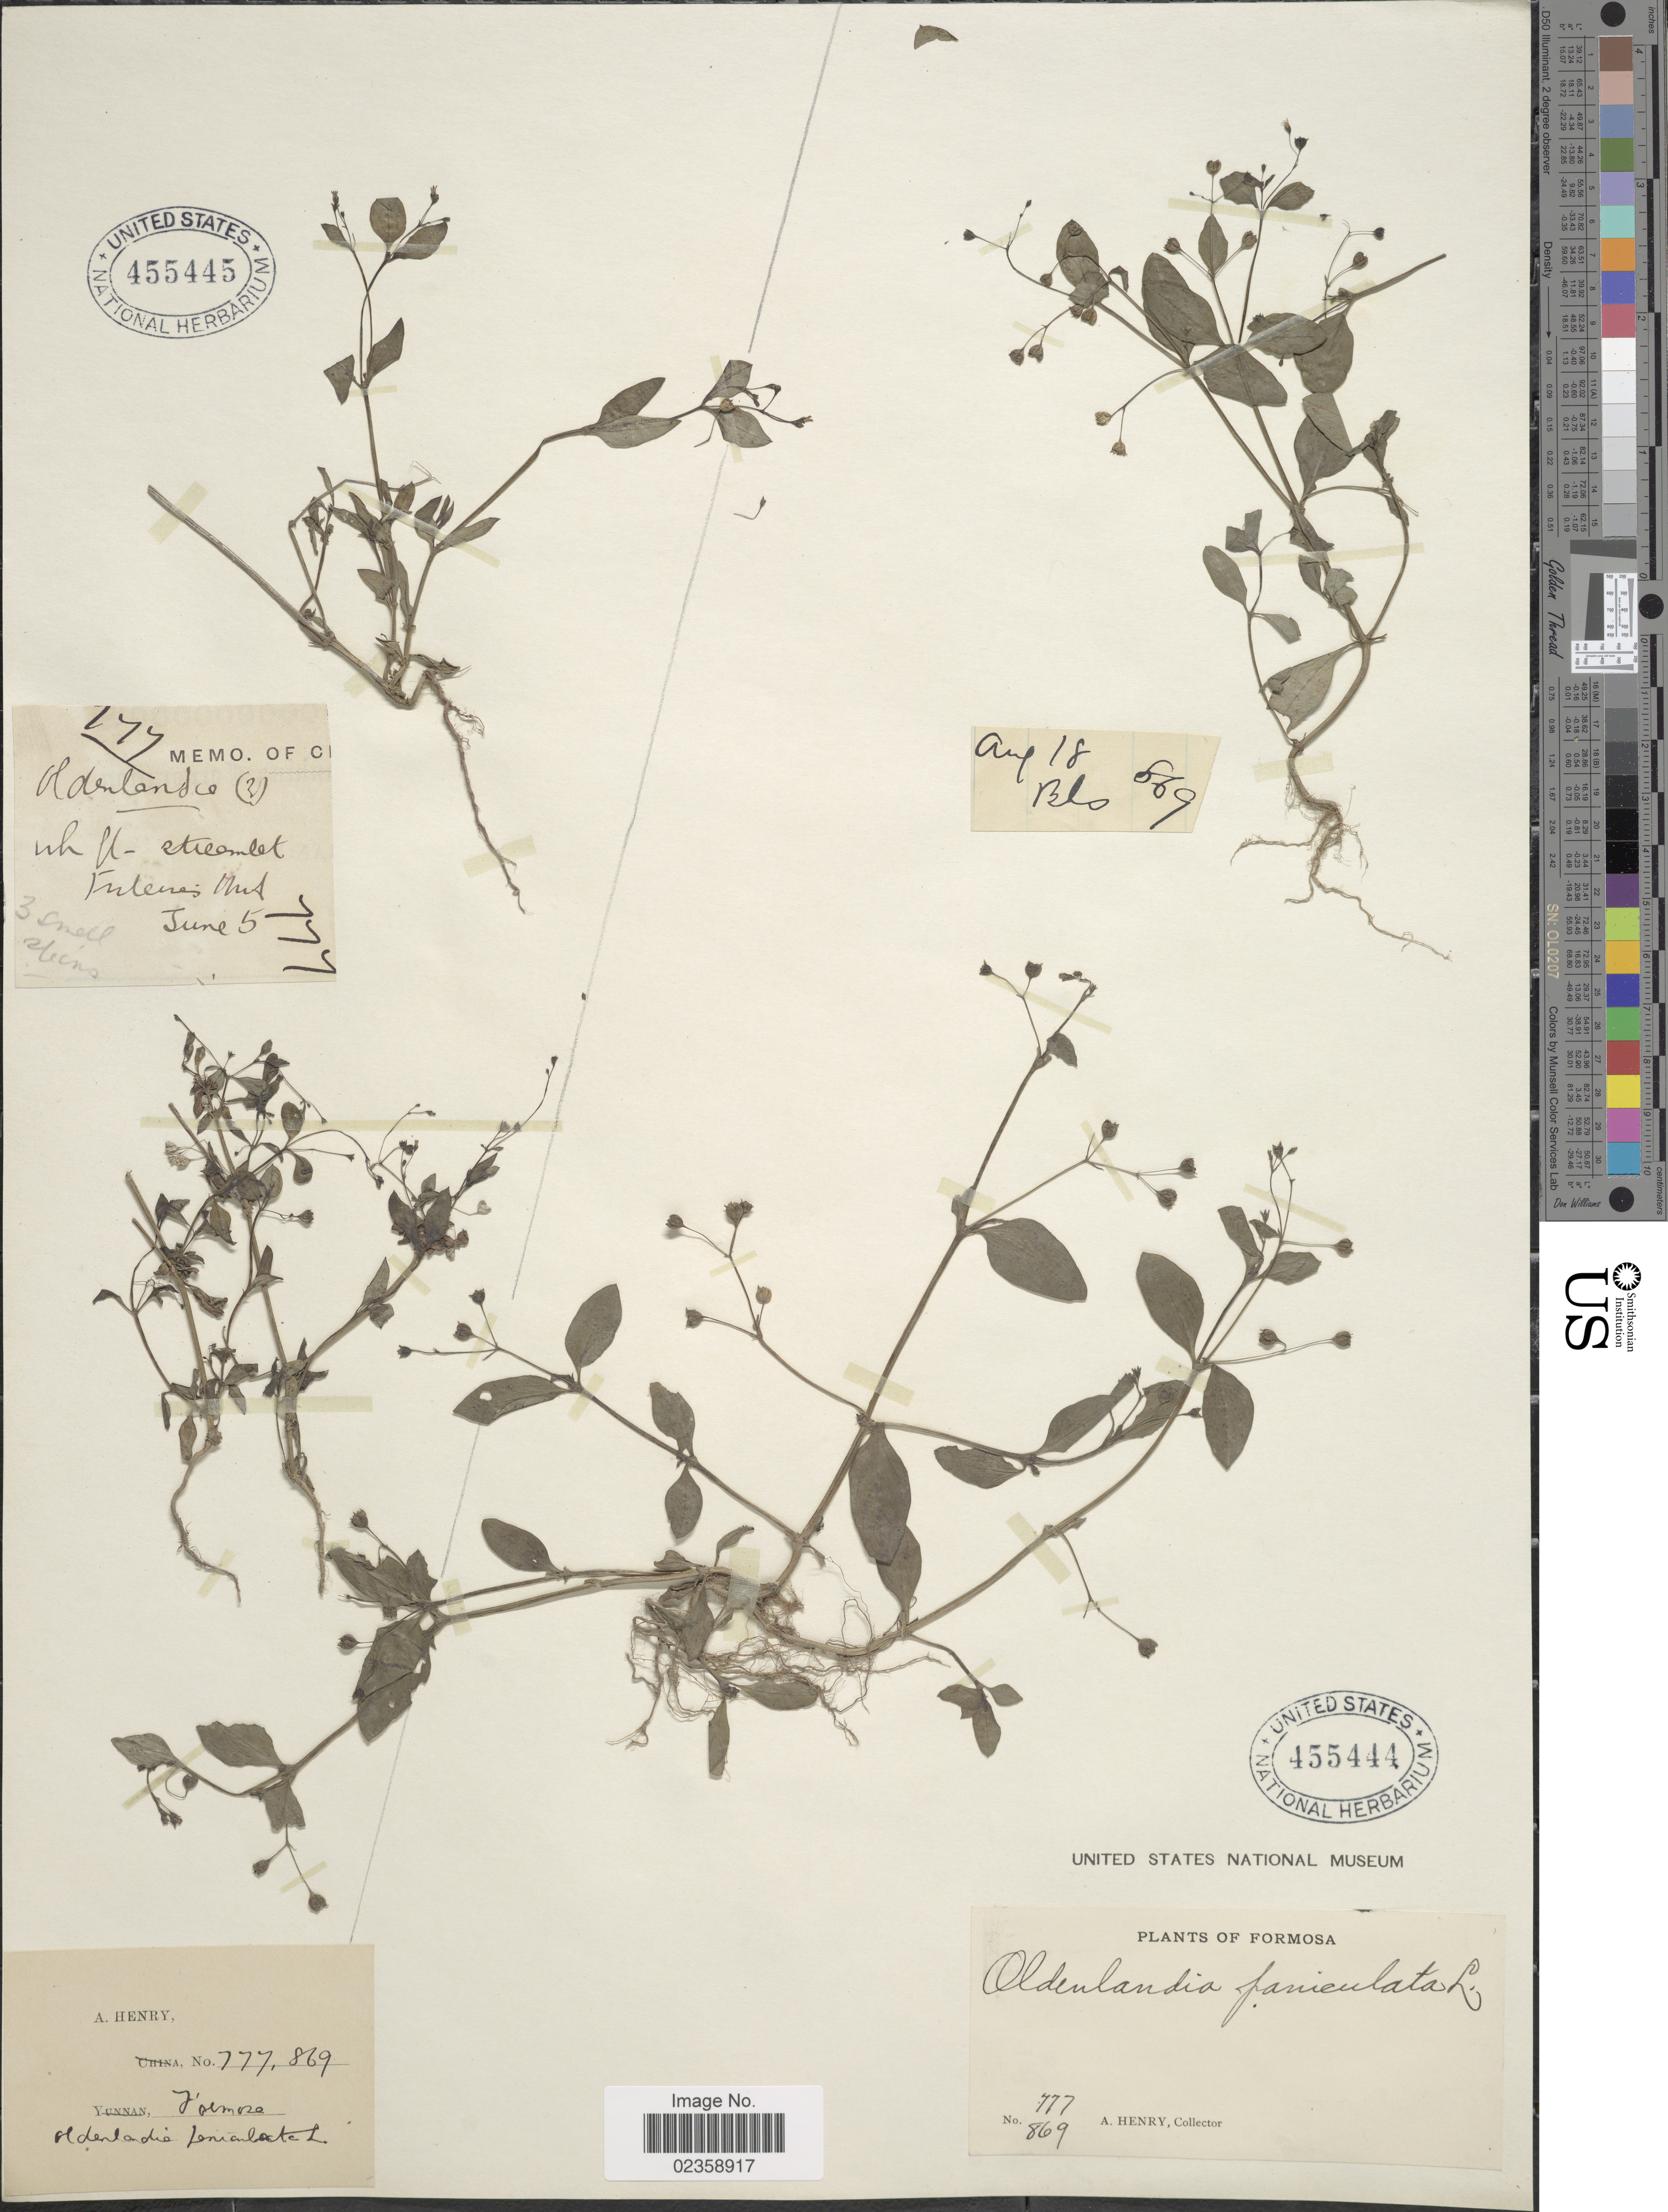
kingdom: Plantae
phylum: Tracheophyta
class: Magnoliopsida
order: Gentianales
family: Rubiaceae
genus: Oldenlandia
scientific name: Oldenlandia paniculata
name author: L.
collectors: A. Henry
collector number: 777/869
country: Taiwan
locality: Formosa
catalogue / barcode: US 455444